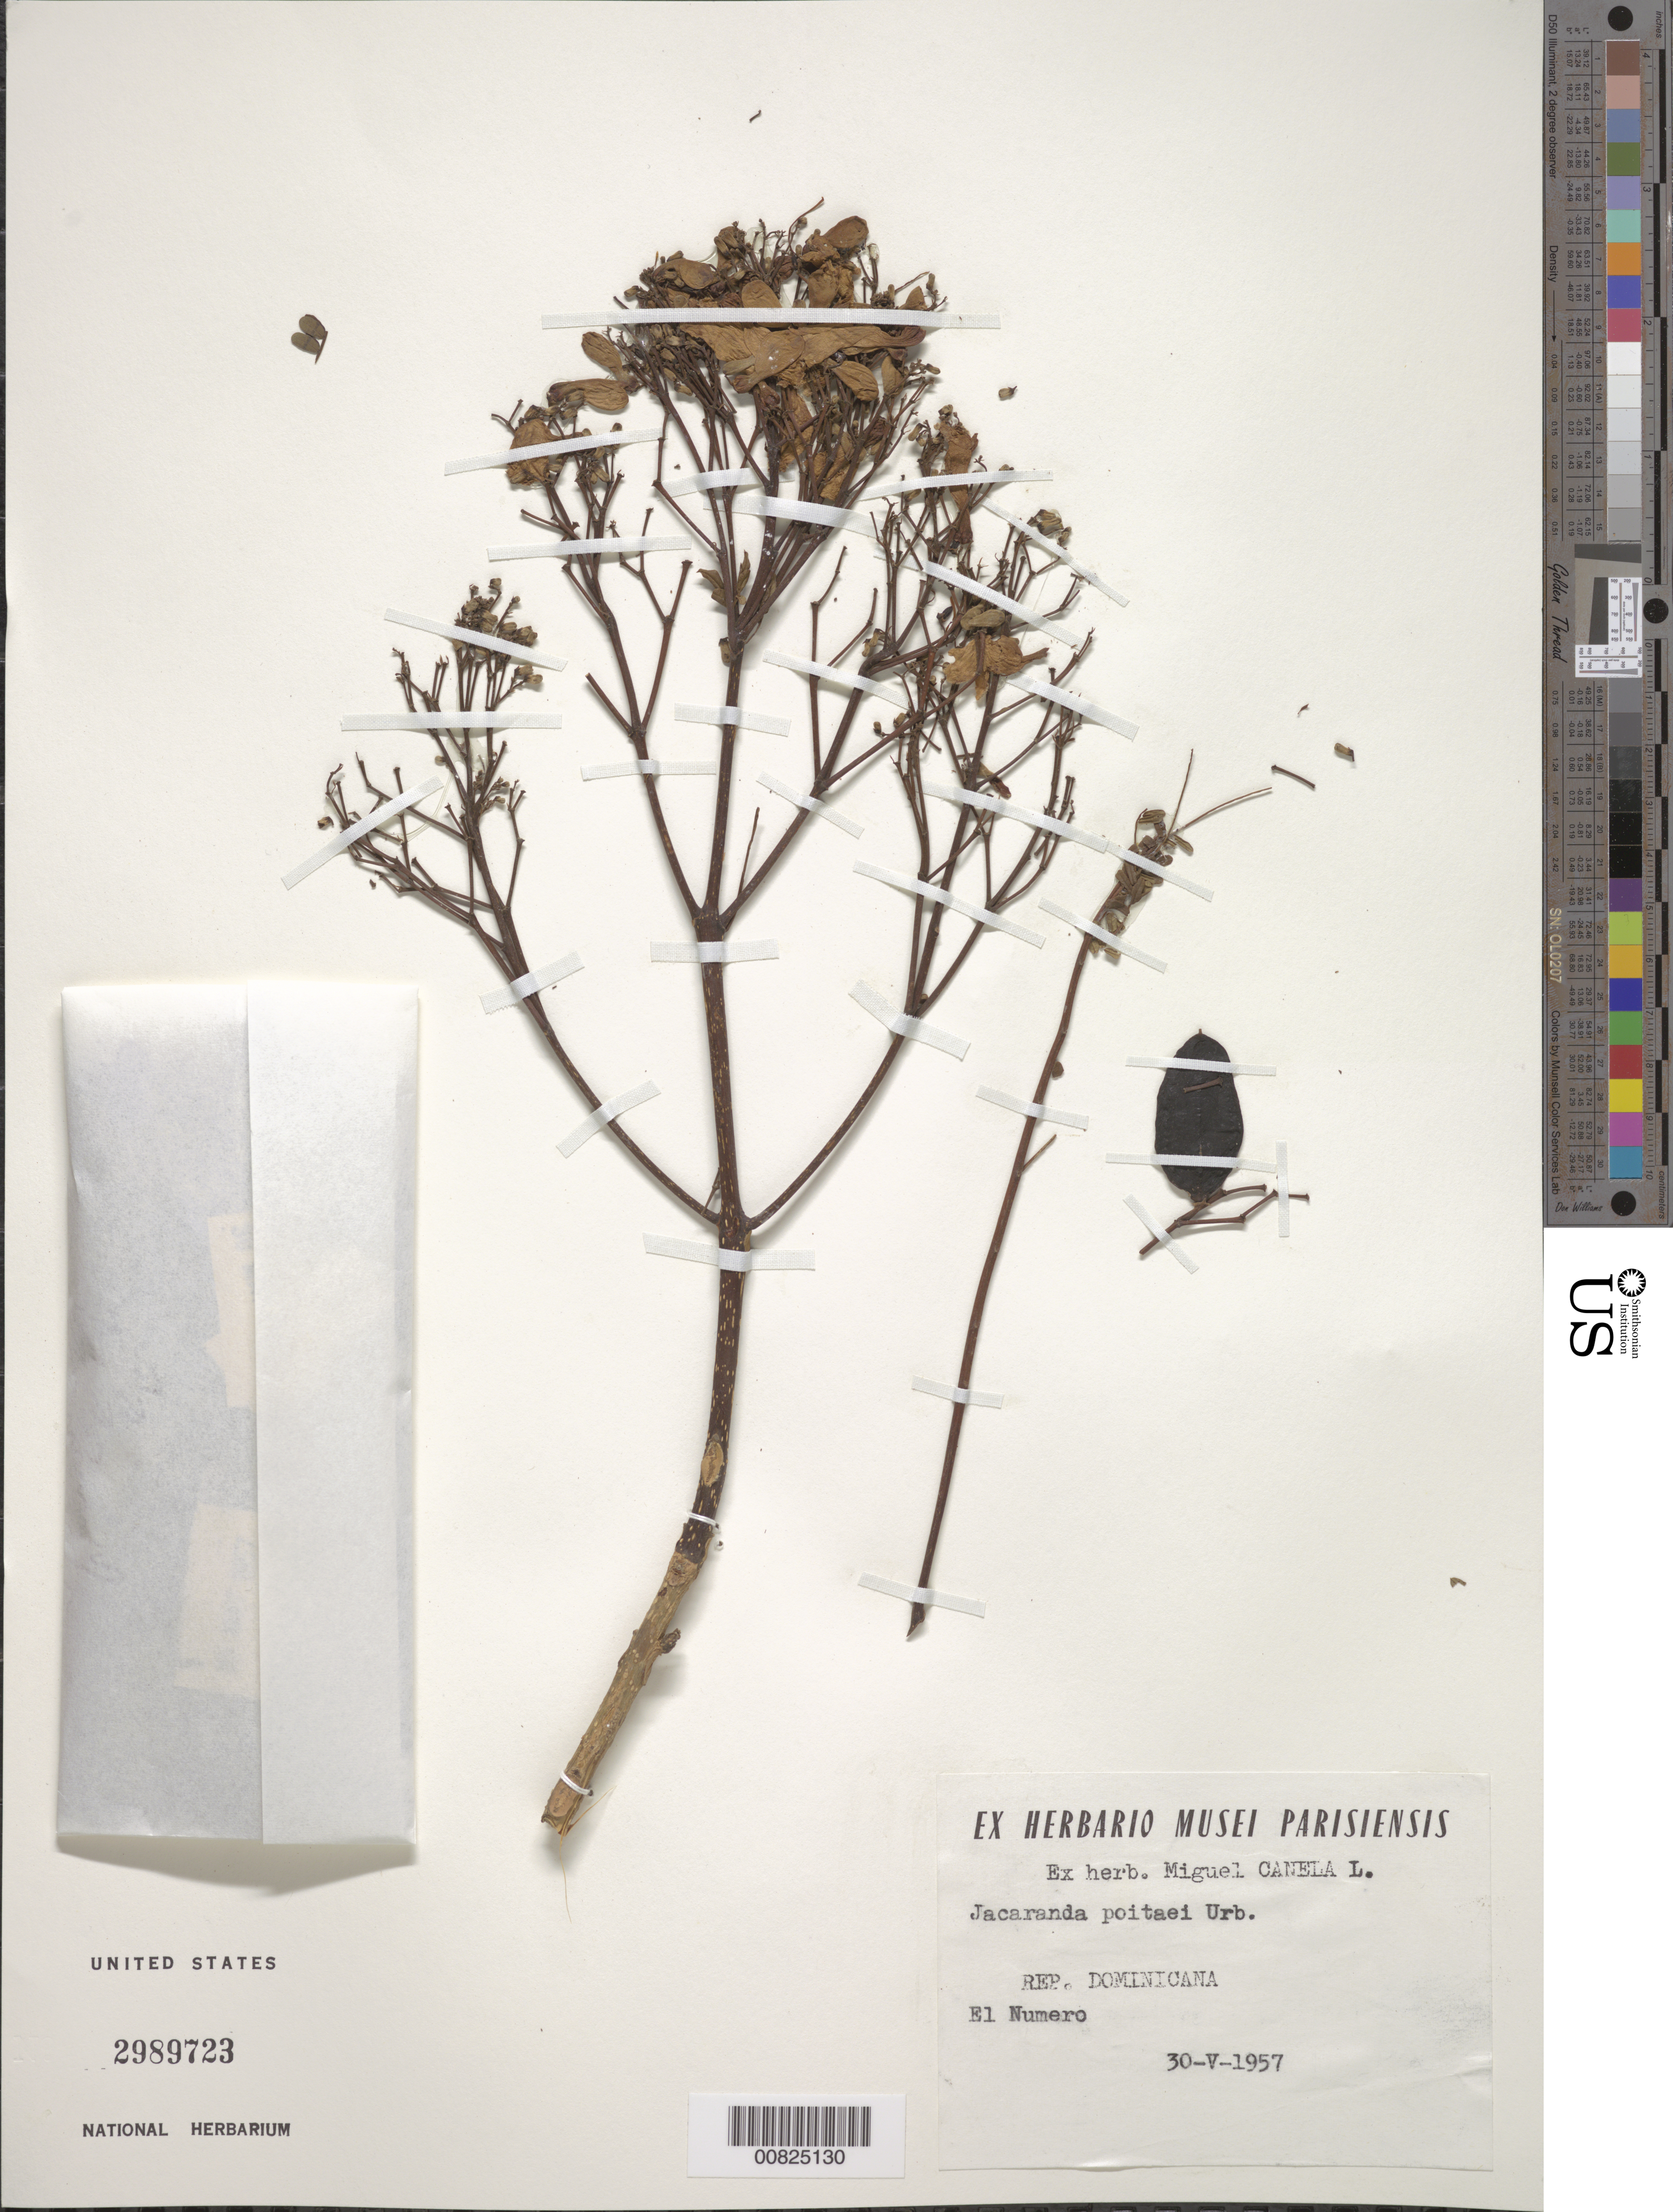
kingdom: Plantae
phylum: Tracheophyta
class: Magnoliopsida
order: Lamiales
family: Bignoniaceae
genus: Jacaranda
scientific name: Jacaranda poitaei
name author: Urb.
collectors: M. Canela Lazaro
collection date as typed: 30 May 1957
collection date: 1957-05-30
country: Dominican Republic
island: Hispaniola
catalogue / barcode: US 2989723